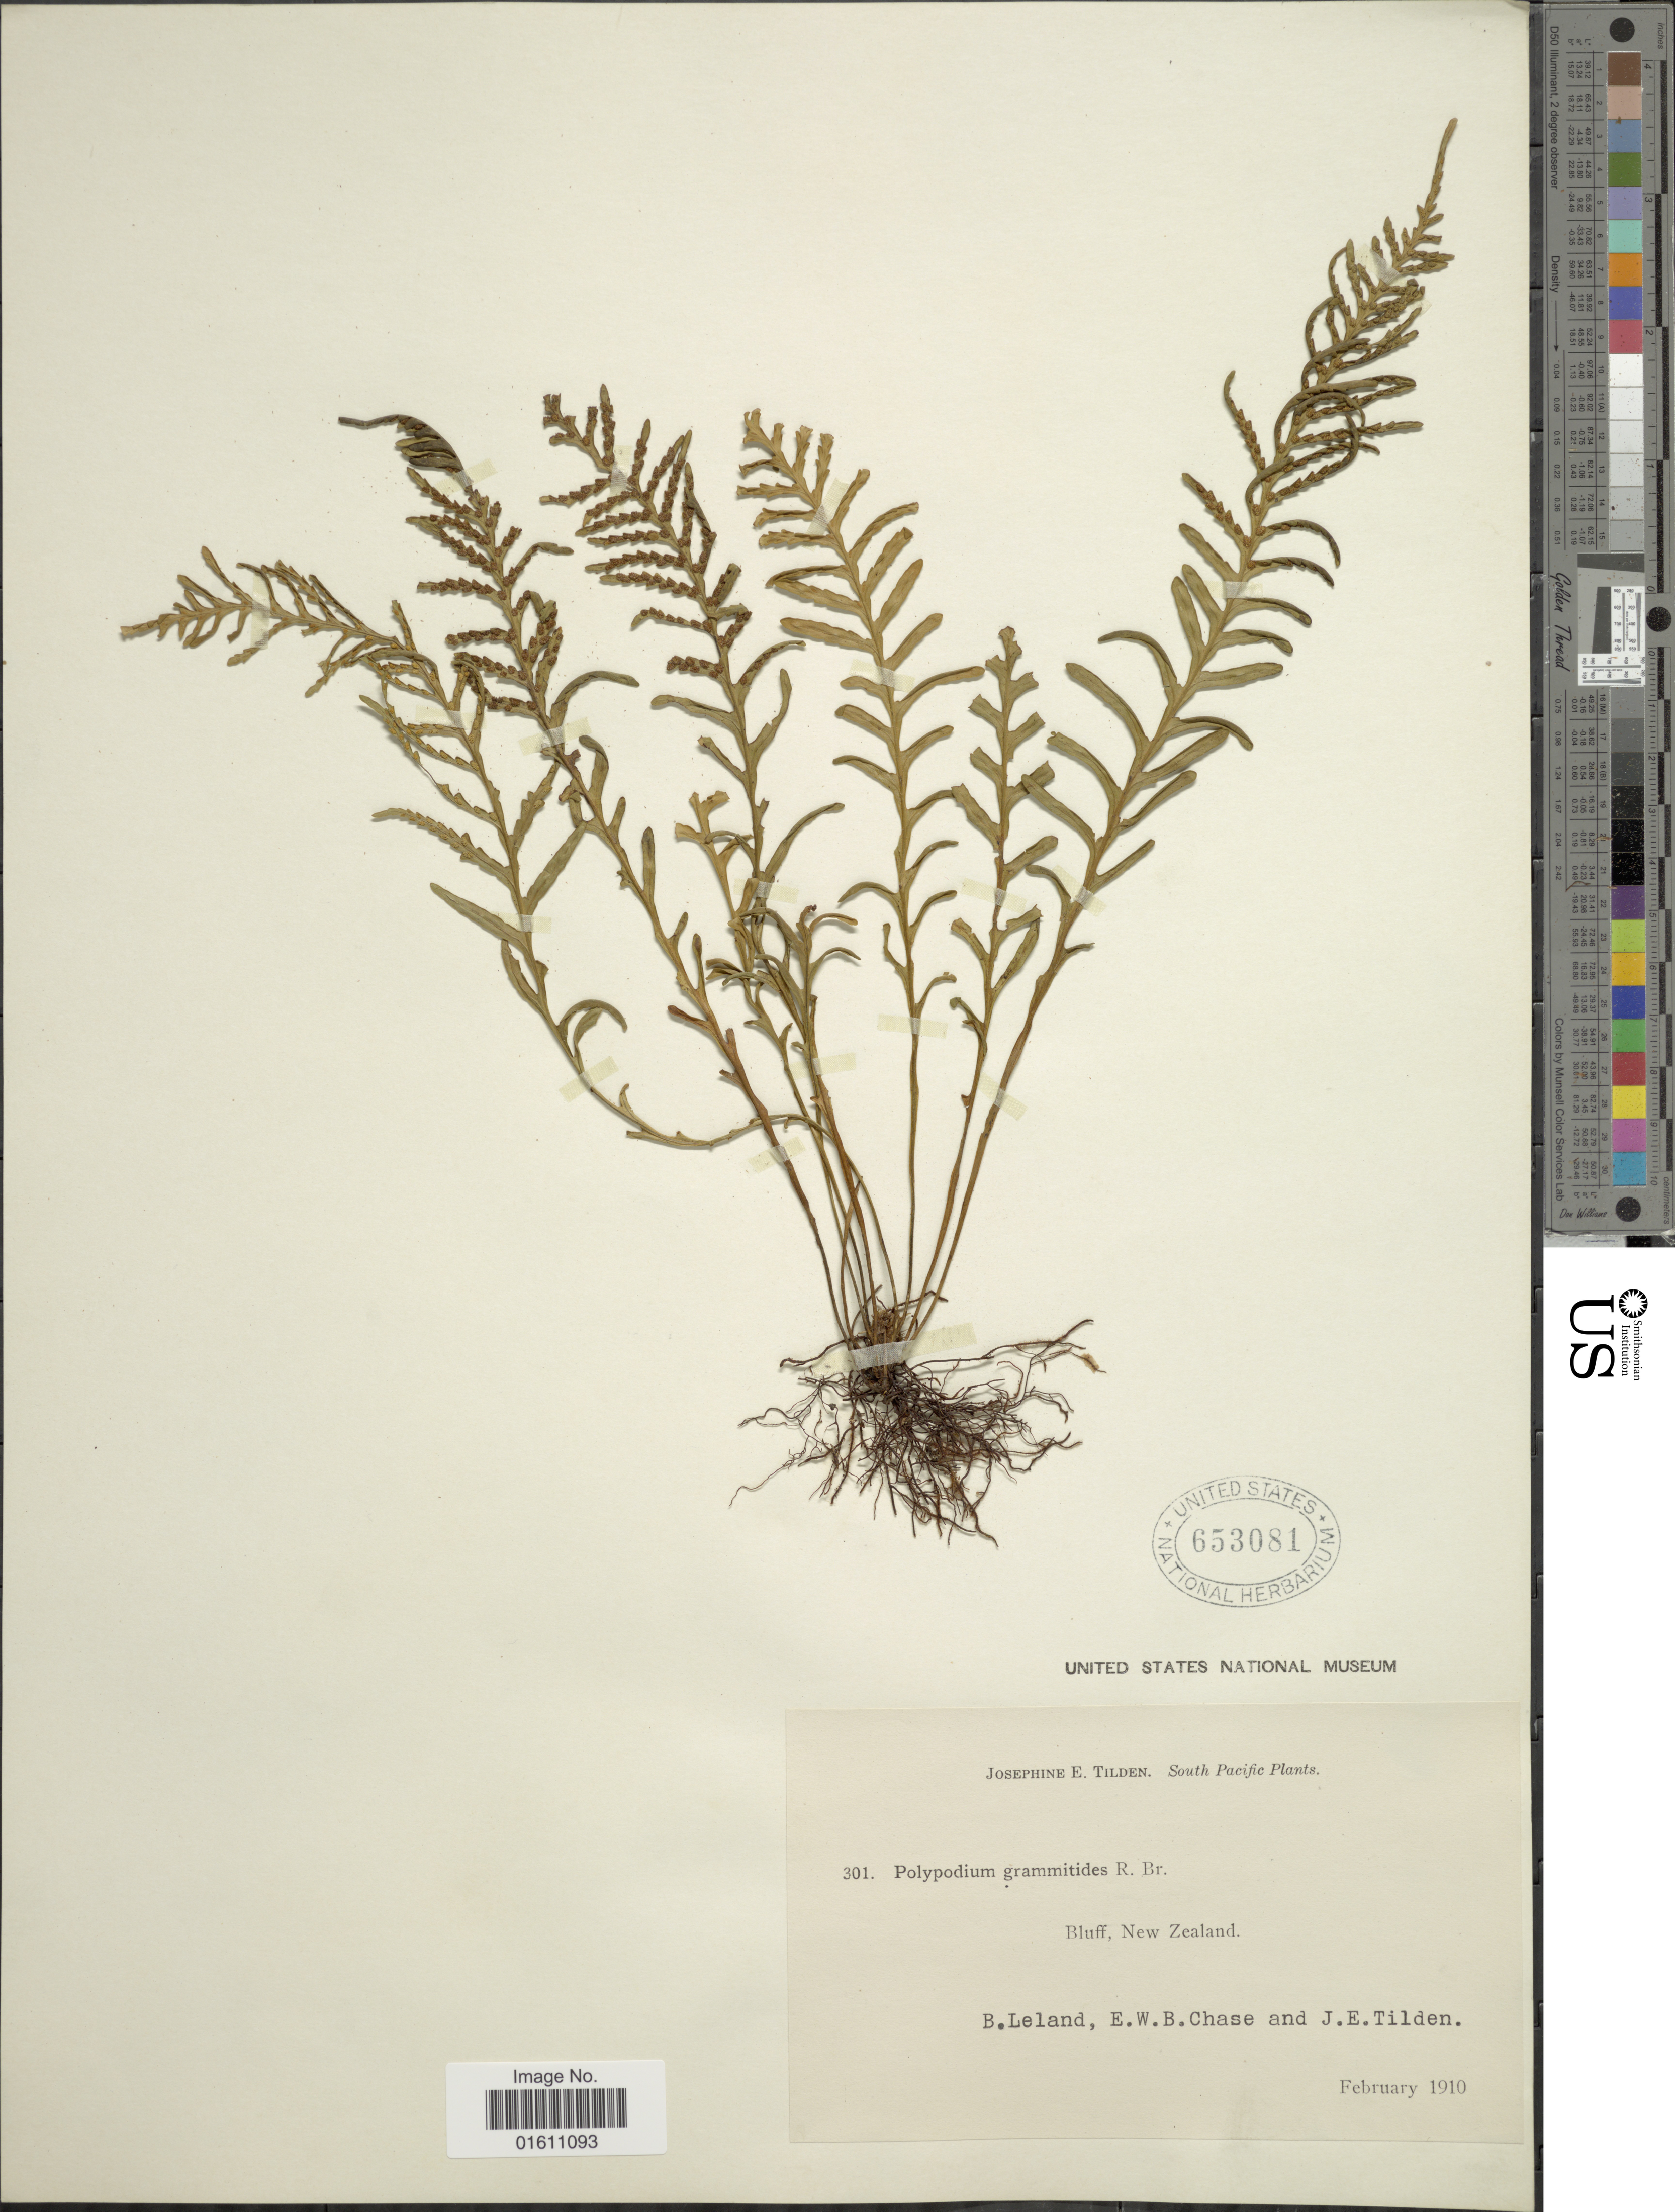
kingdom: Plantae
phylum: Tracheophyta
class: Polypodiopsida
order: Polypodiales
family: Polypodiaceae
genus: Notogrammitis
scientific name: Notogrammitis heterophylla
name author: (Labill.) Parris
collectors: B. Leland, E. W. Chase & J. E. Tilden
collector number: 301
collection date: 1910-02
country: New Zealand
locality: South Pacific Plants, Bluff, New Zealand.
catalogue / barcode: US 653081